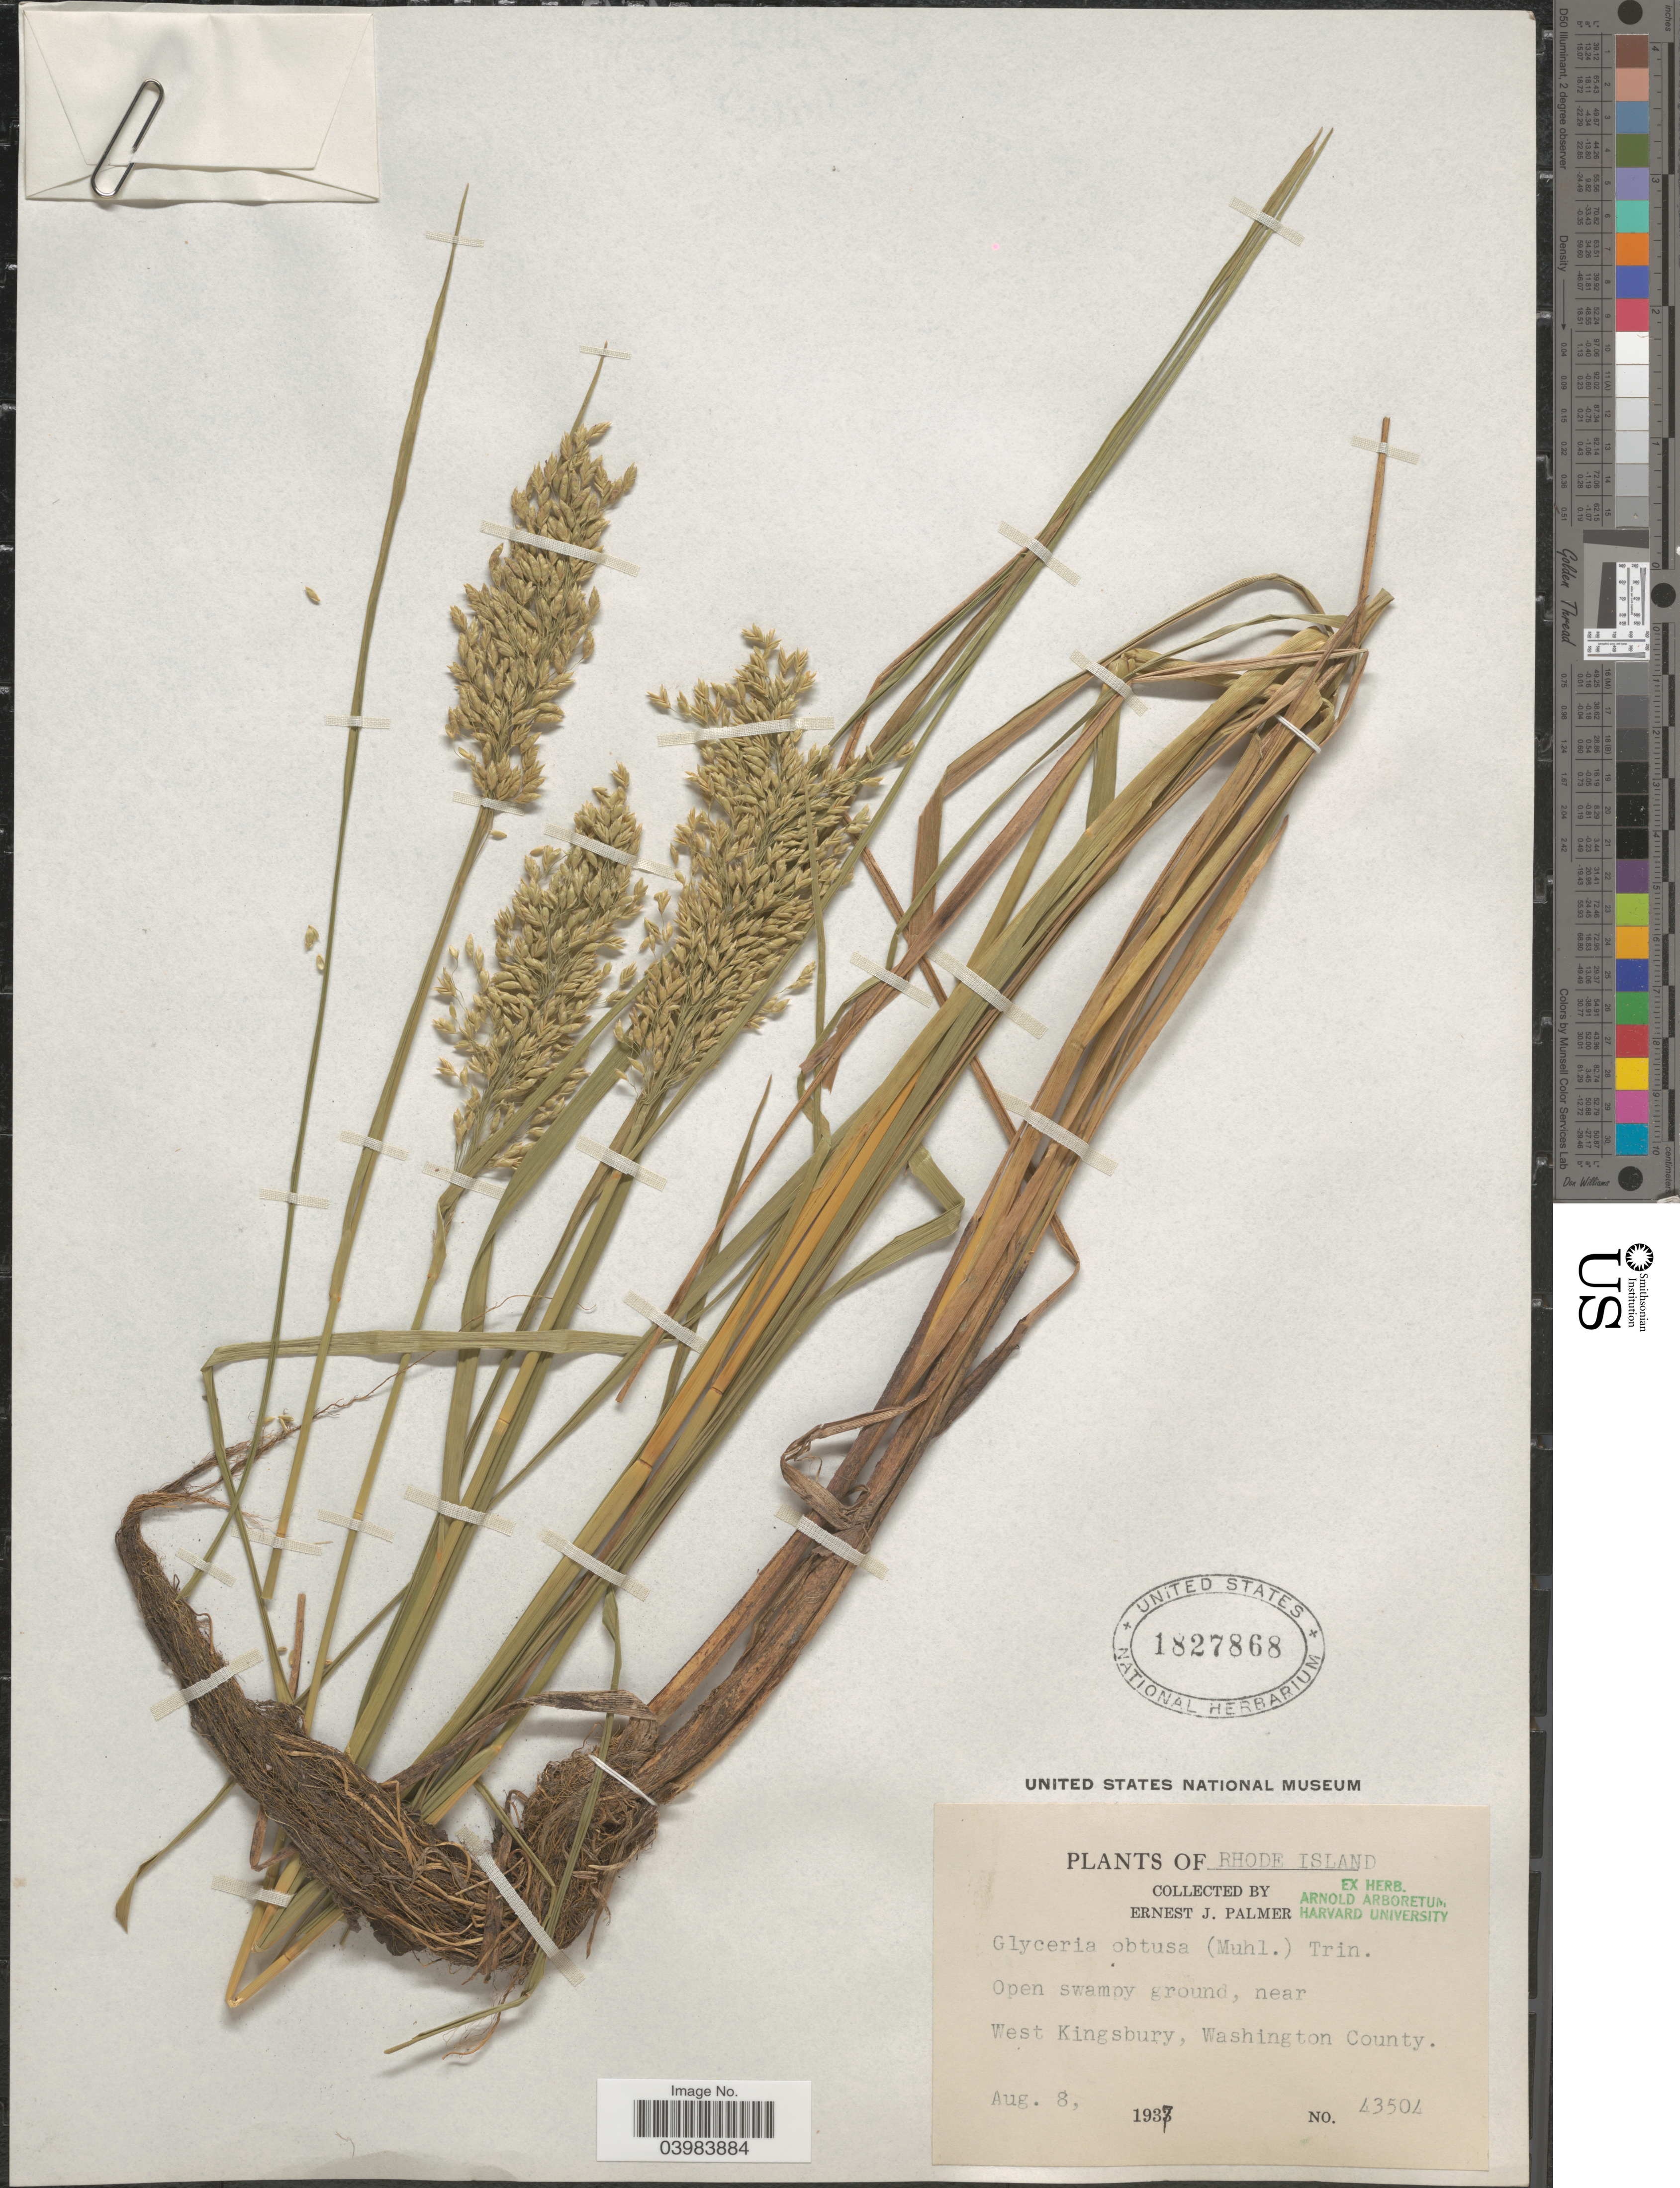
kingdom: Plantae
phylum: Tracheophyta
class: Liliopsida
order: Poales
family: Poaceae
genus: Glyceria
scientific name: Glyceria obtusa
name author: (Muhl.) Trin.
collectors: E. J. Palmer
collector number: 43504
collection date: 1937-08-08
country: United States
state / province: Rhode Island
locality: Open swampy ground, near West Kingsbury, Washington County.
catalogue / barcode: US 1827868